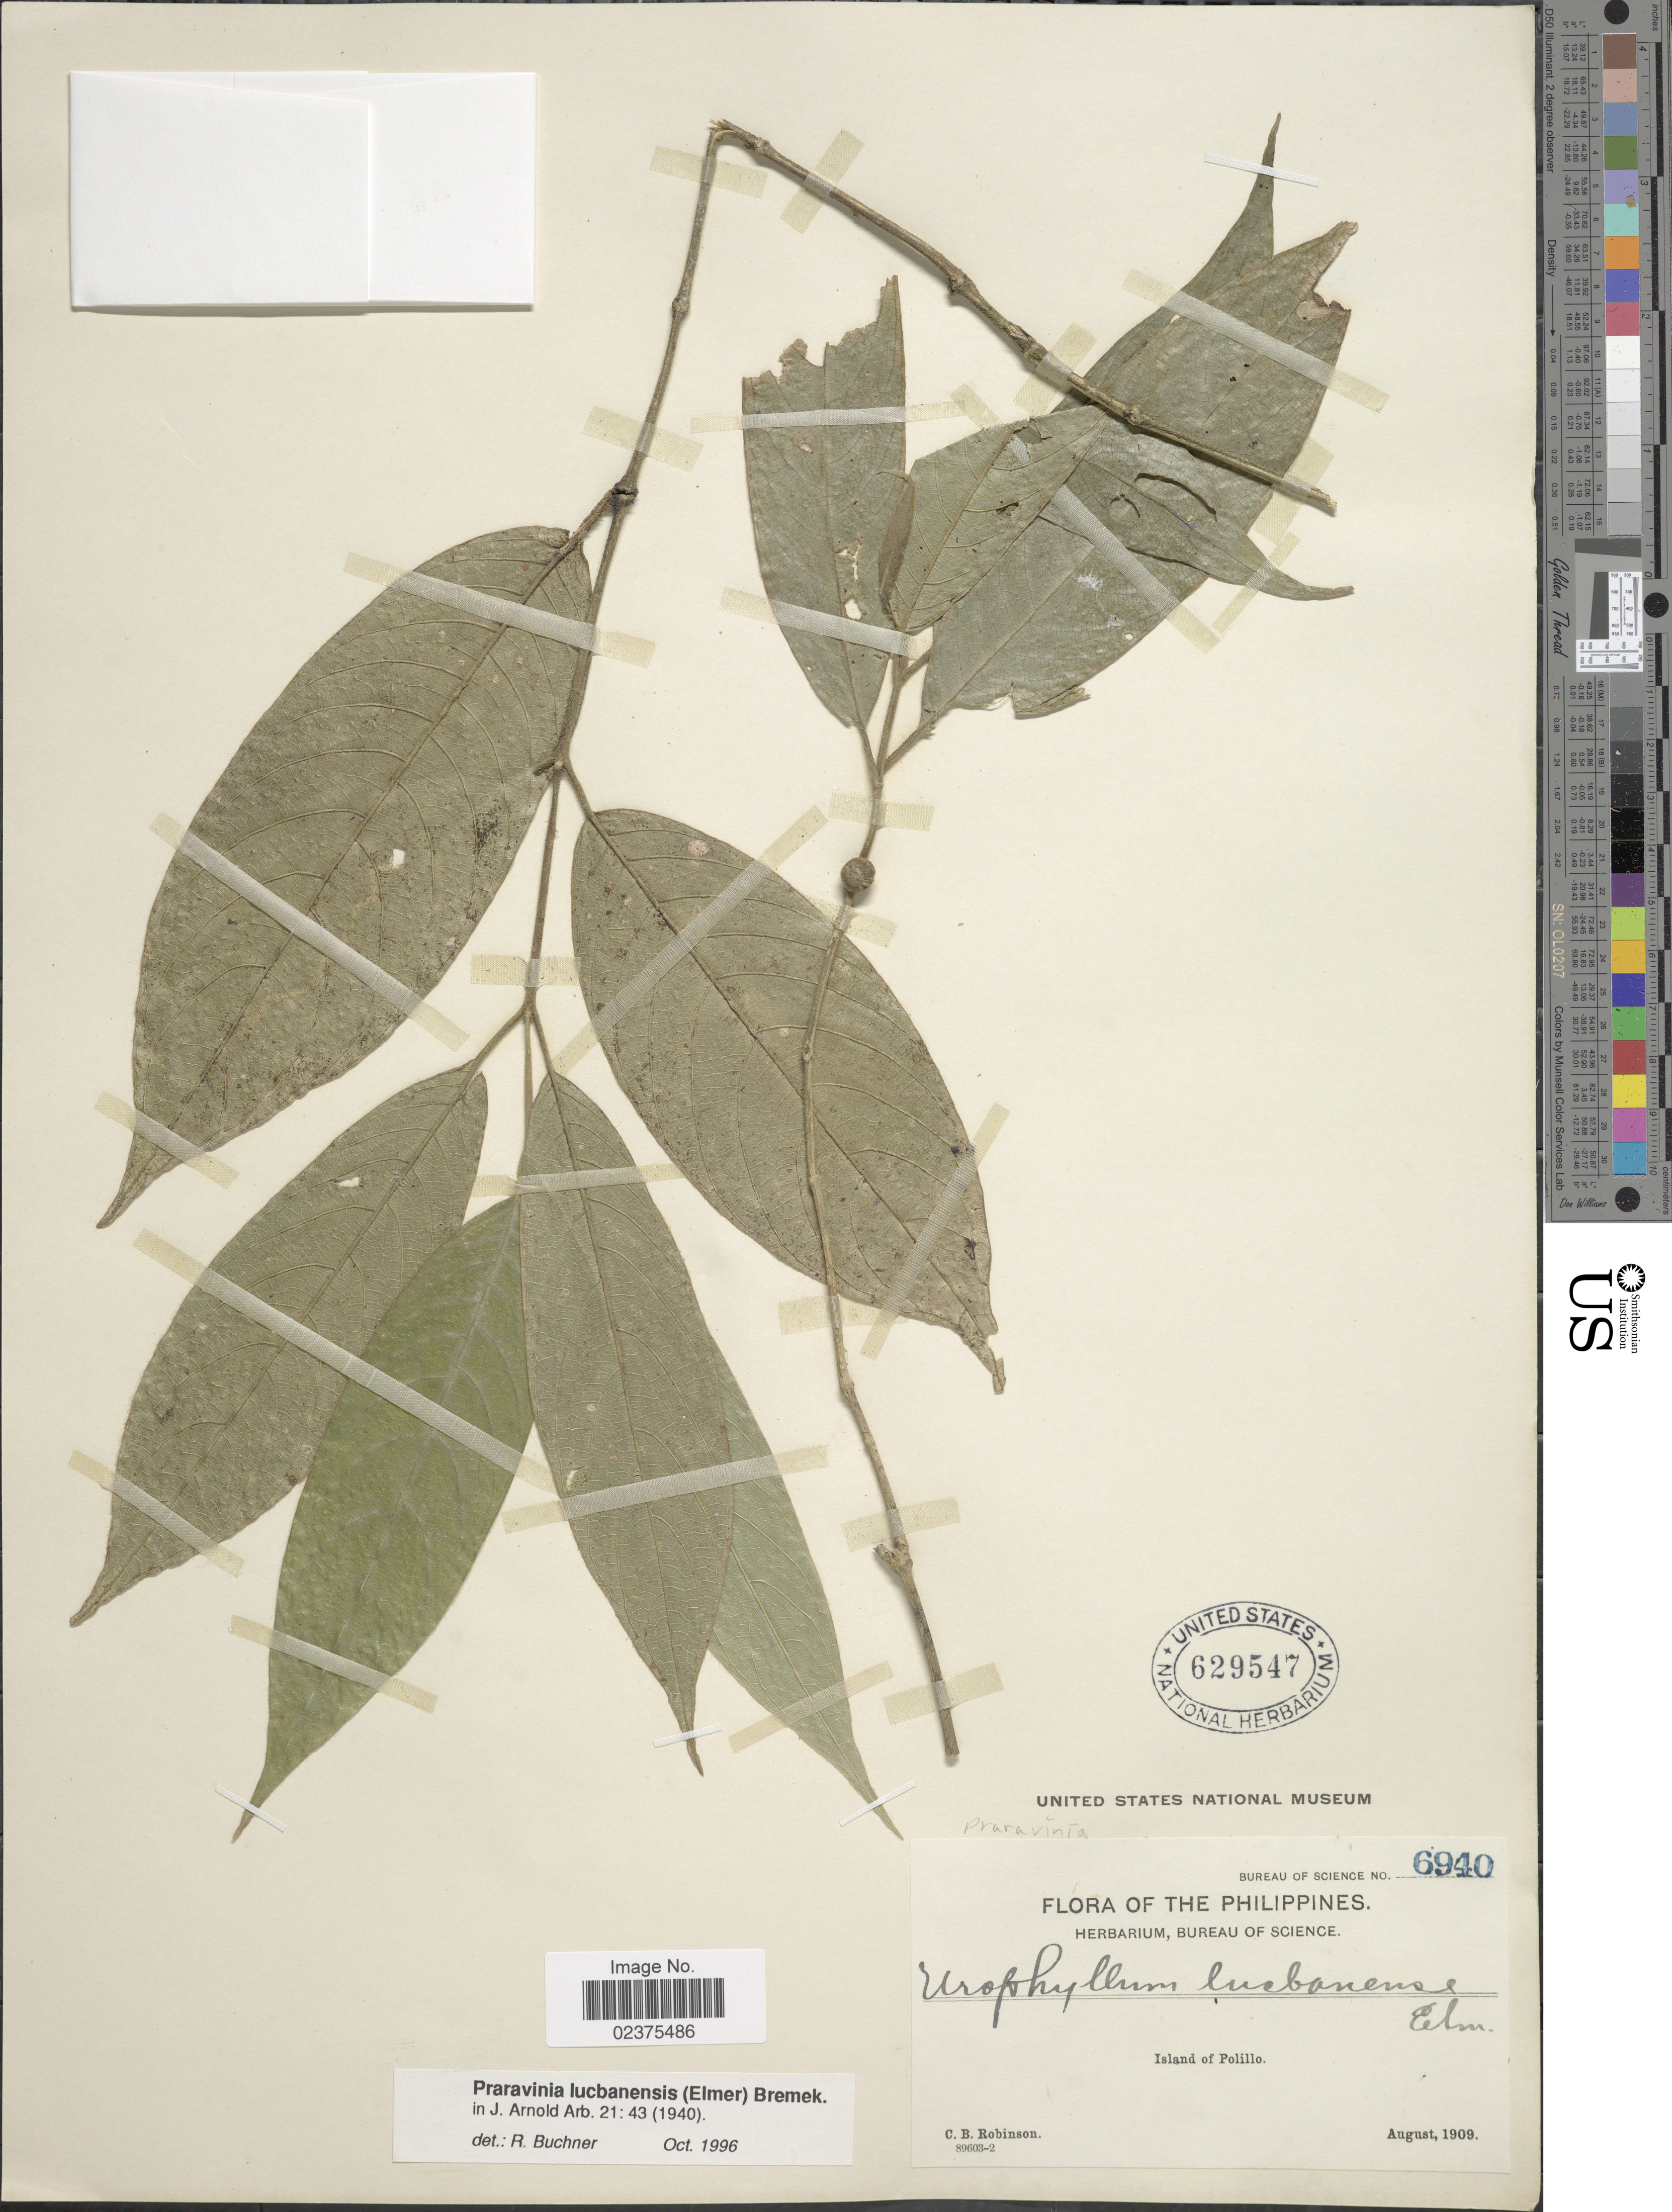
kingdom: Plantae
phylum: Tracheophyta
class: Magnoliopsida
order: Gentianales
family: Rubiaceae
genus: Praravinia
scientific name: Praravinia lucbanensis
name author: (Elmer) Bremek.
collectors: C. Robinson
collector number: Bureau of Science 6940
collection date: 1909-08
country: Philippines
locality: Island of Polillo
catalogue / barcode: US 629547